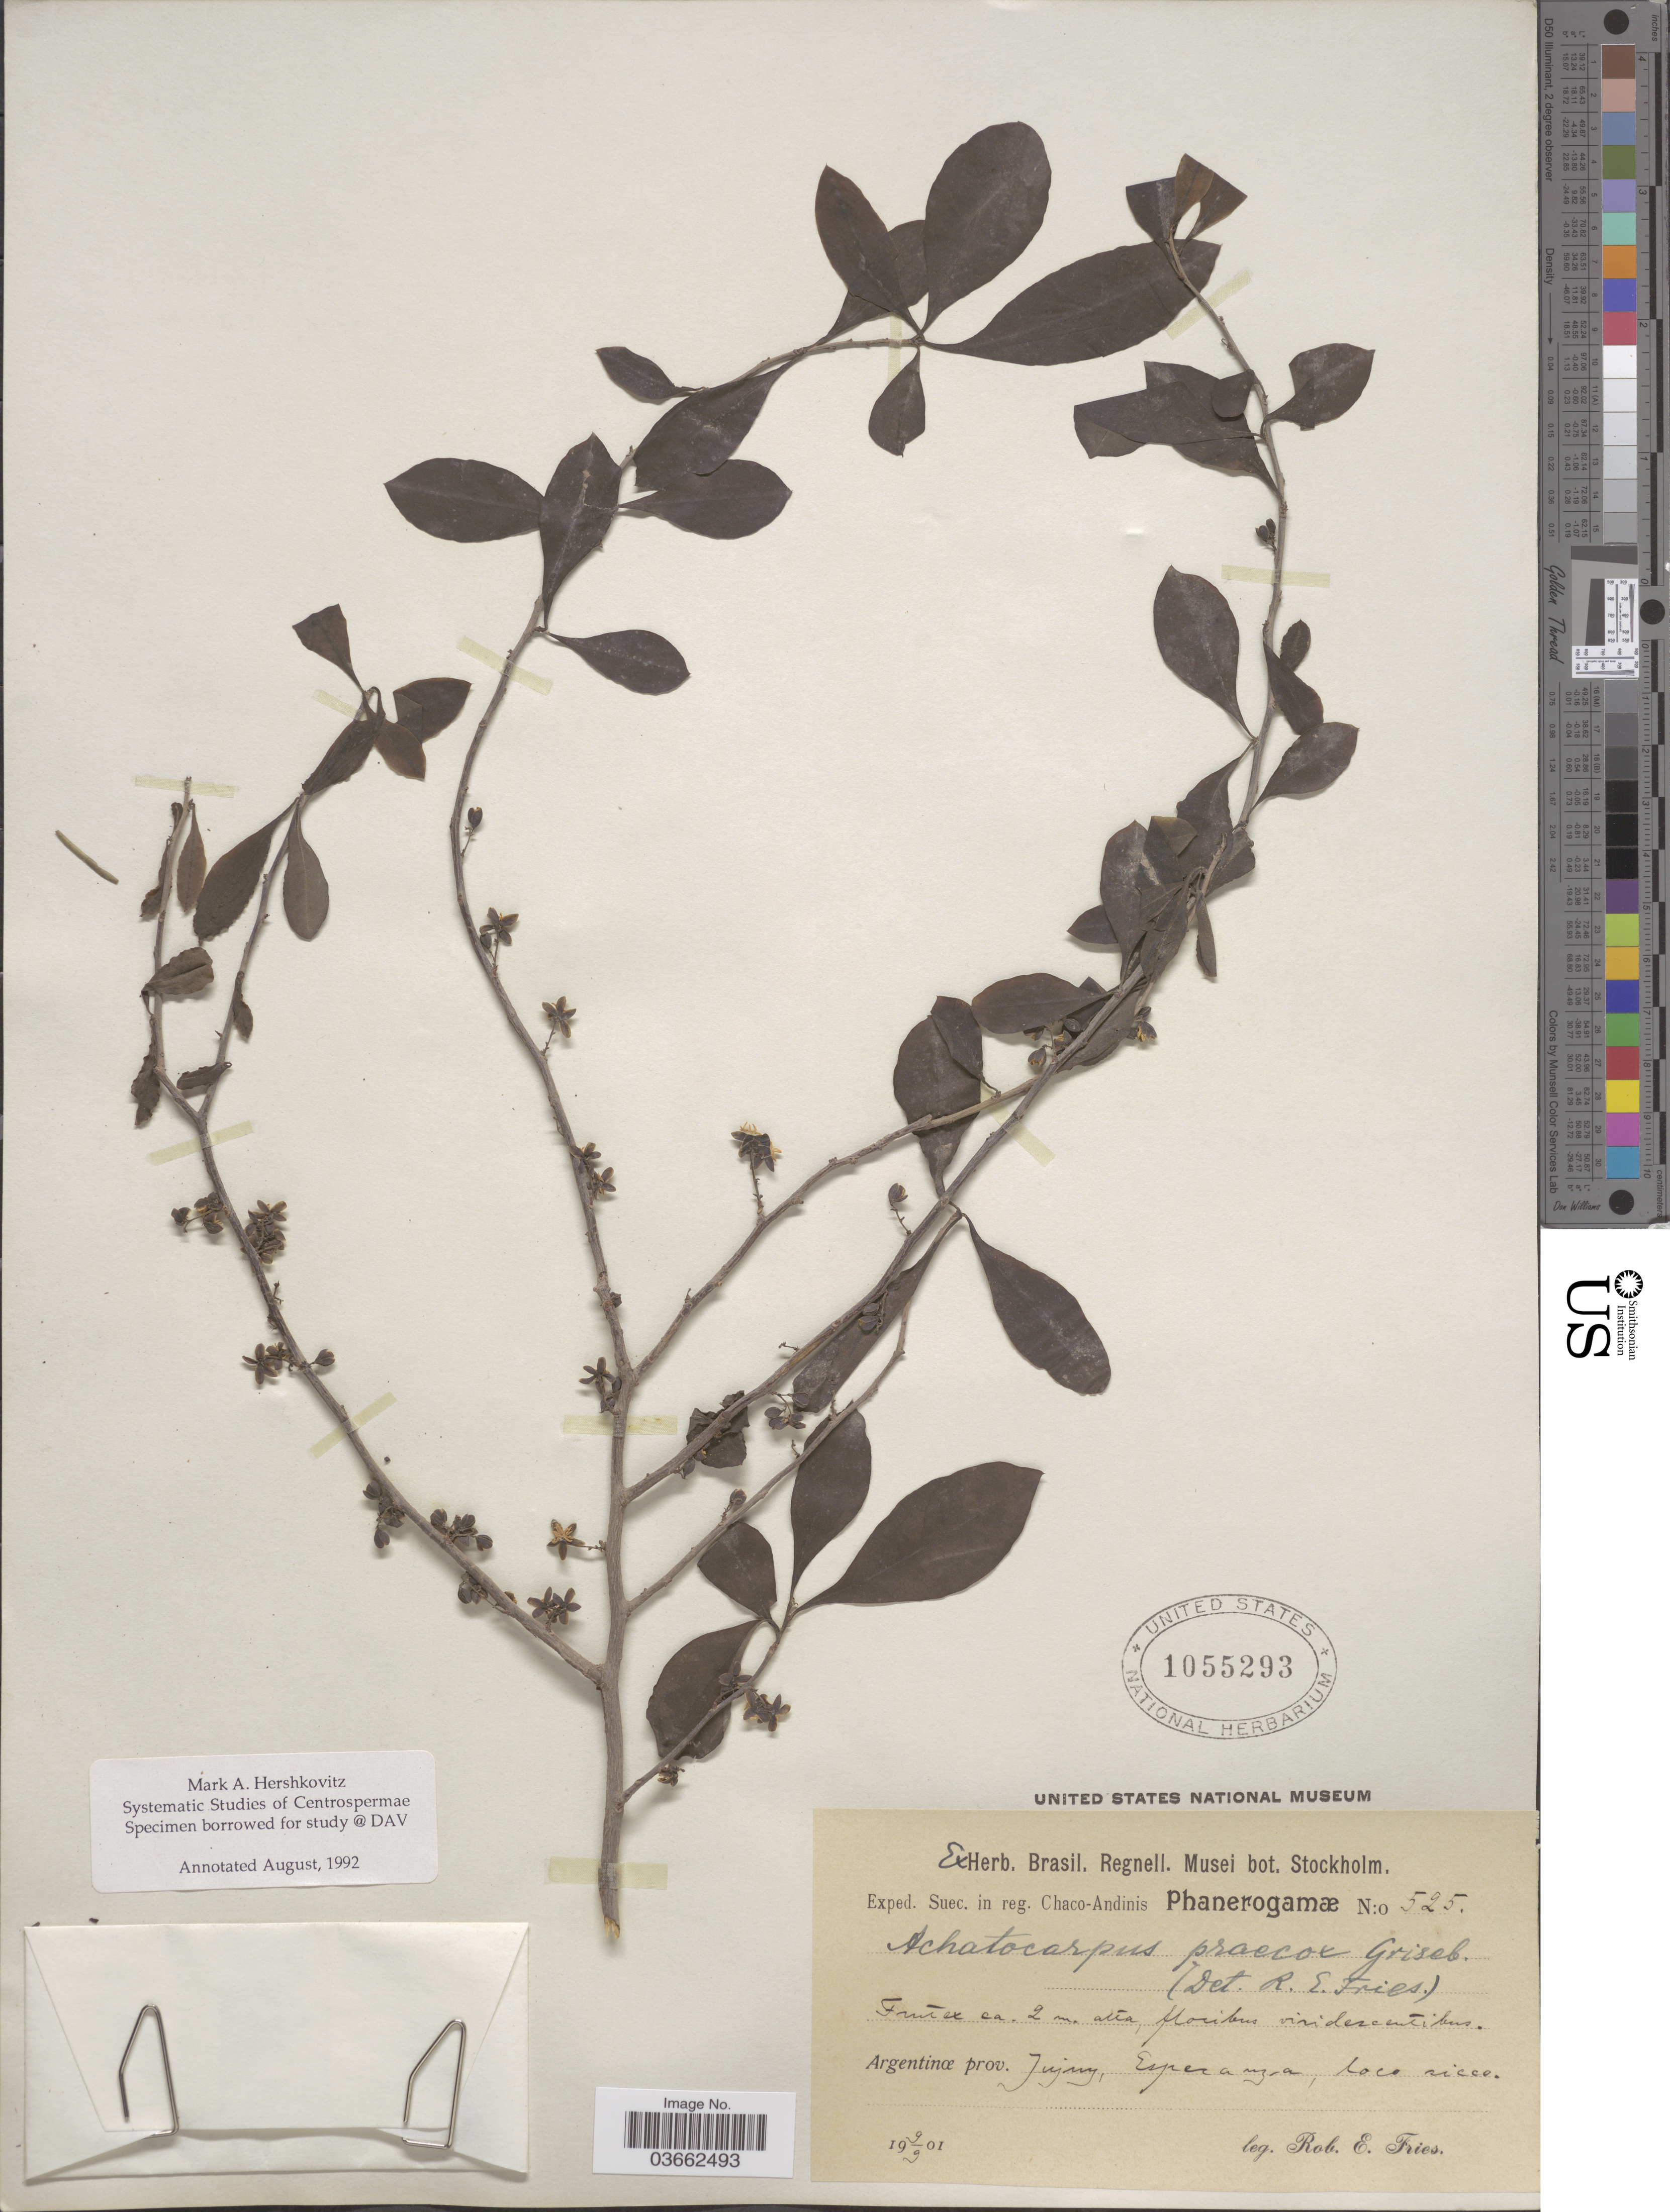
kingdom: Plantae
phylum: Tracheophyta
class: Magnoliopsida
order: Caryophyllales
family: Achatocarpaceae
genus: Achatocarpus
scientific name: Achatocarpus praecox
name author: Griseb.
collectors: R. E. Fries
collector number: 525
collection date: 1901-09-09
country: Argentina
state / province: Jujuy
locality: Esperanza, loco sicco.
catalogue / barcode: US 1055293